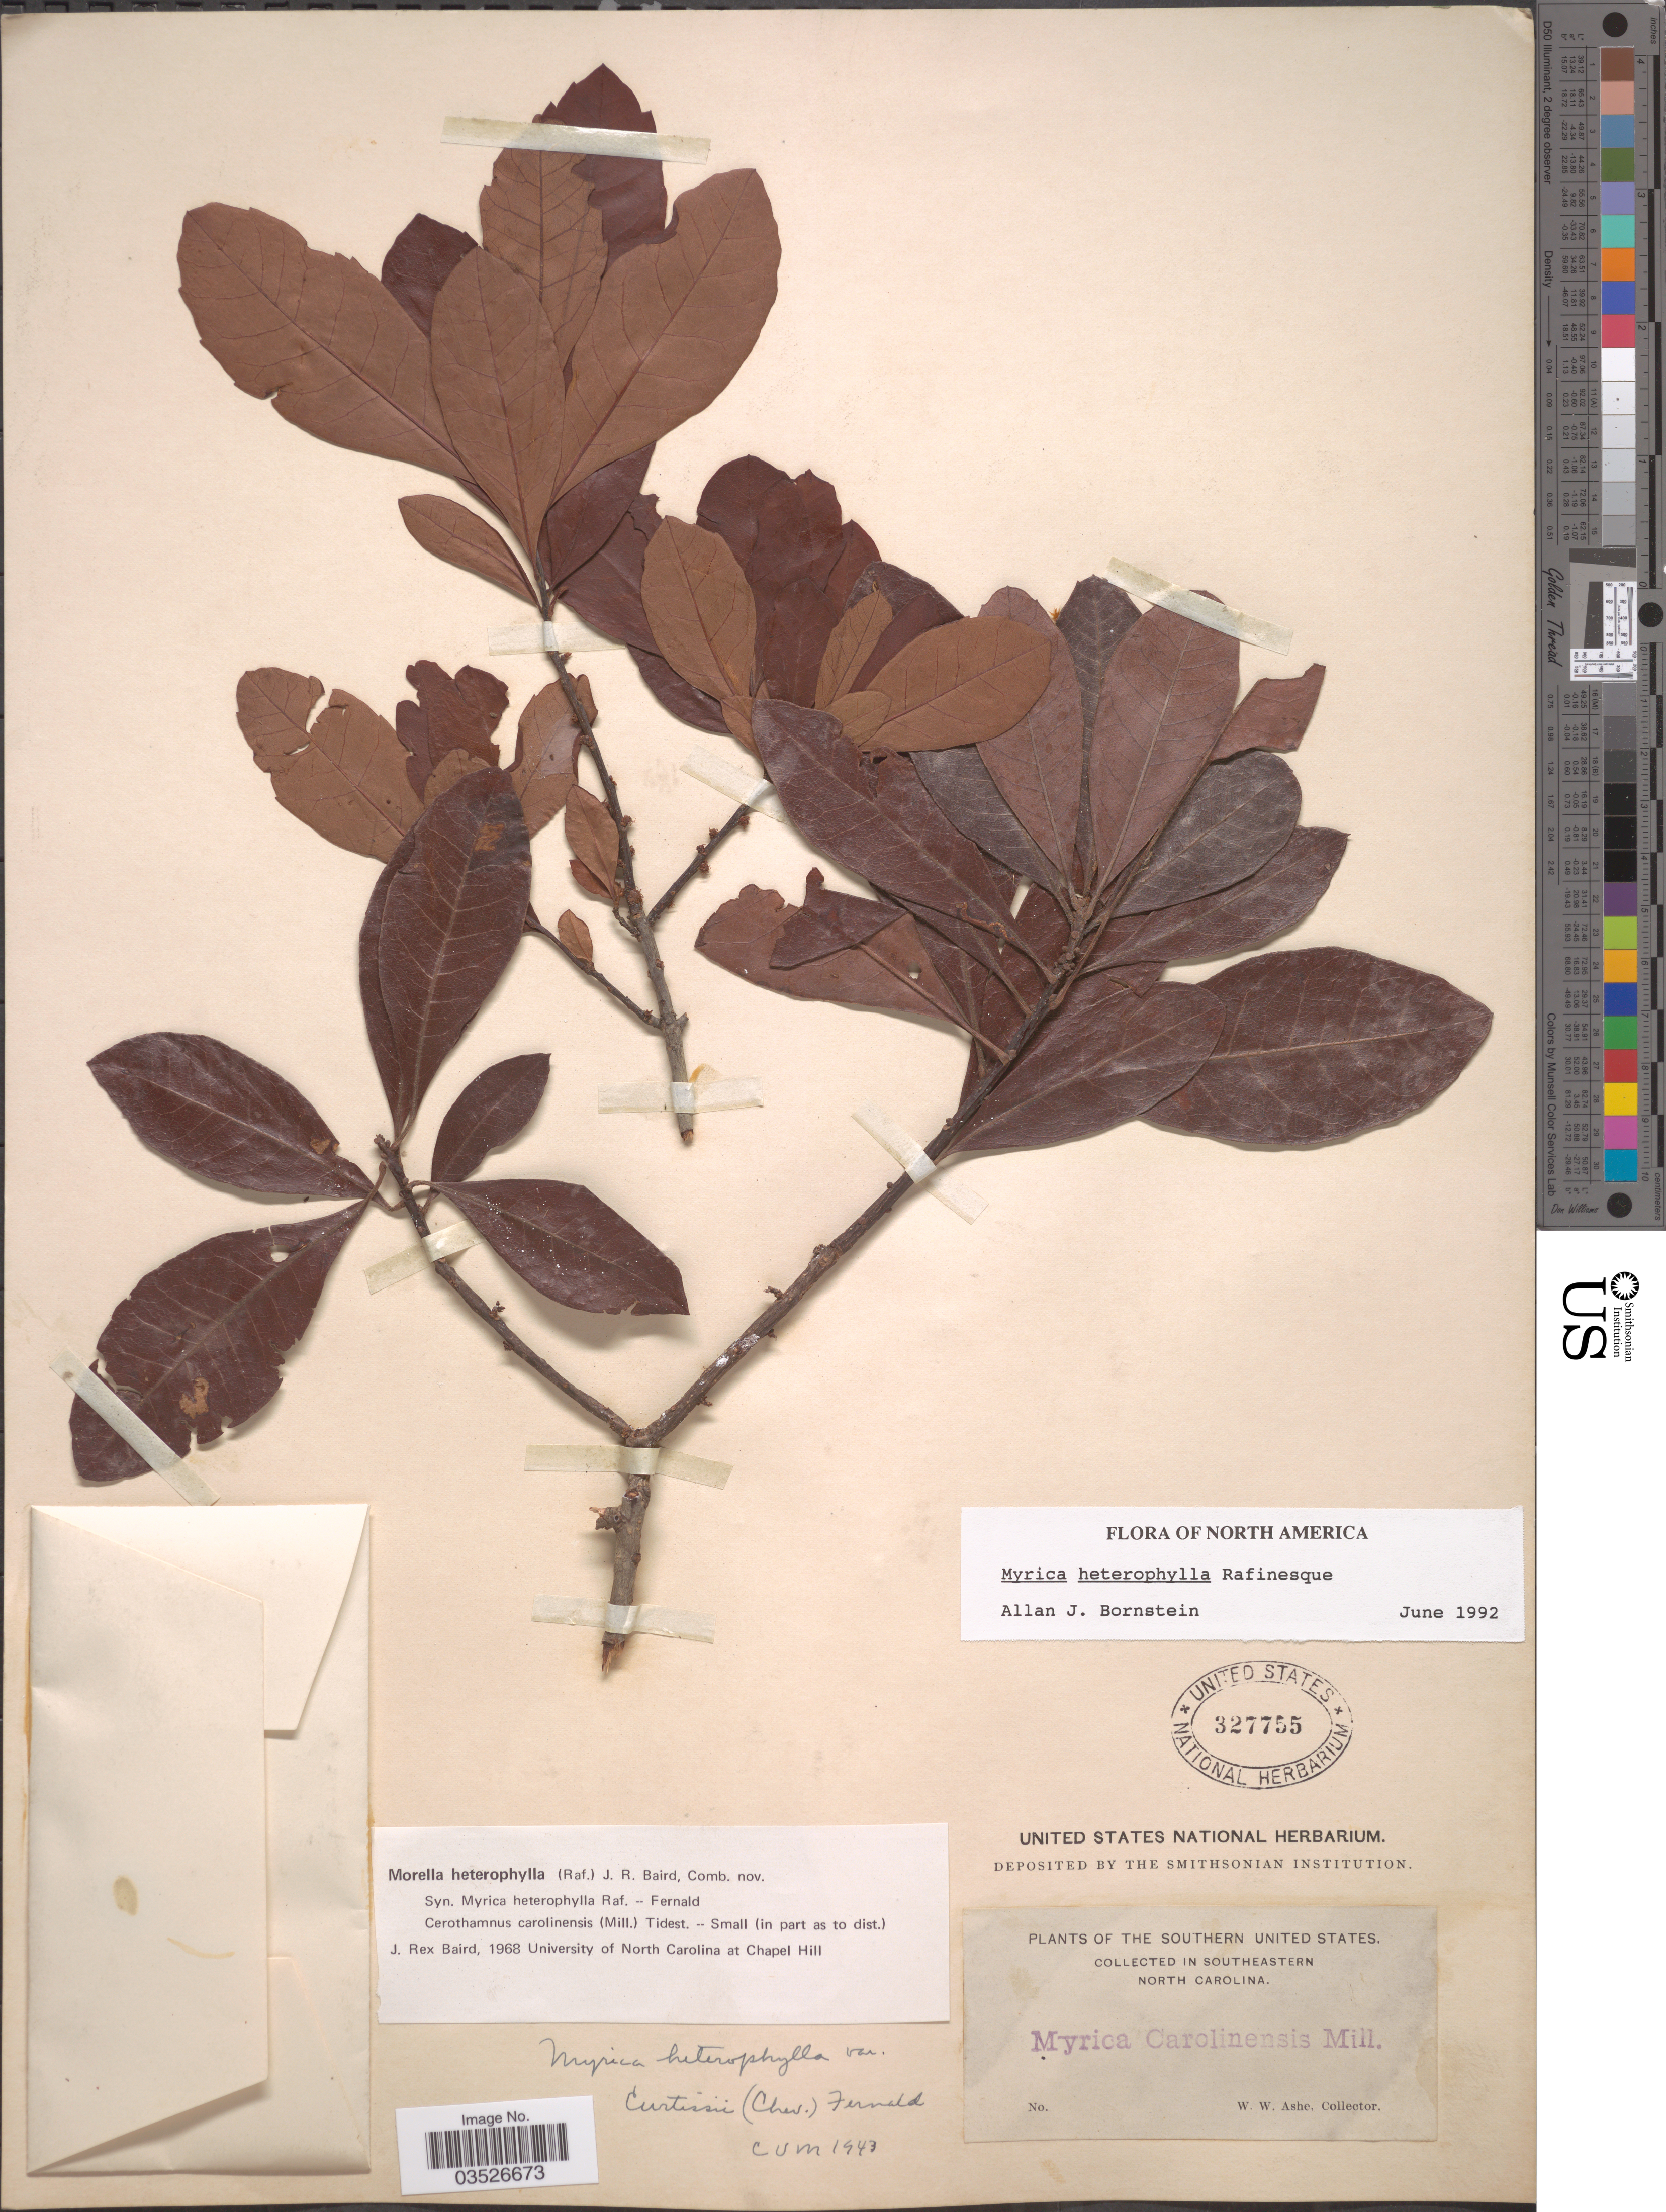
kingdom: Plantae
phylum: Tracheophyta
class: Magnoliopsida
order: Fagales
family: Myricaceae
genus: Morella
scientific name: Morella caroliniensis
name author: (Mill.) Small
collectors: W. W. Ashe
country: United States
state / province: North Carolina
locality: Southern United States. Southeastern North Carolina.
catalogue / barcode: US 327755